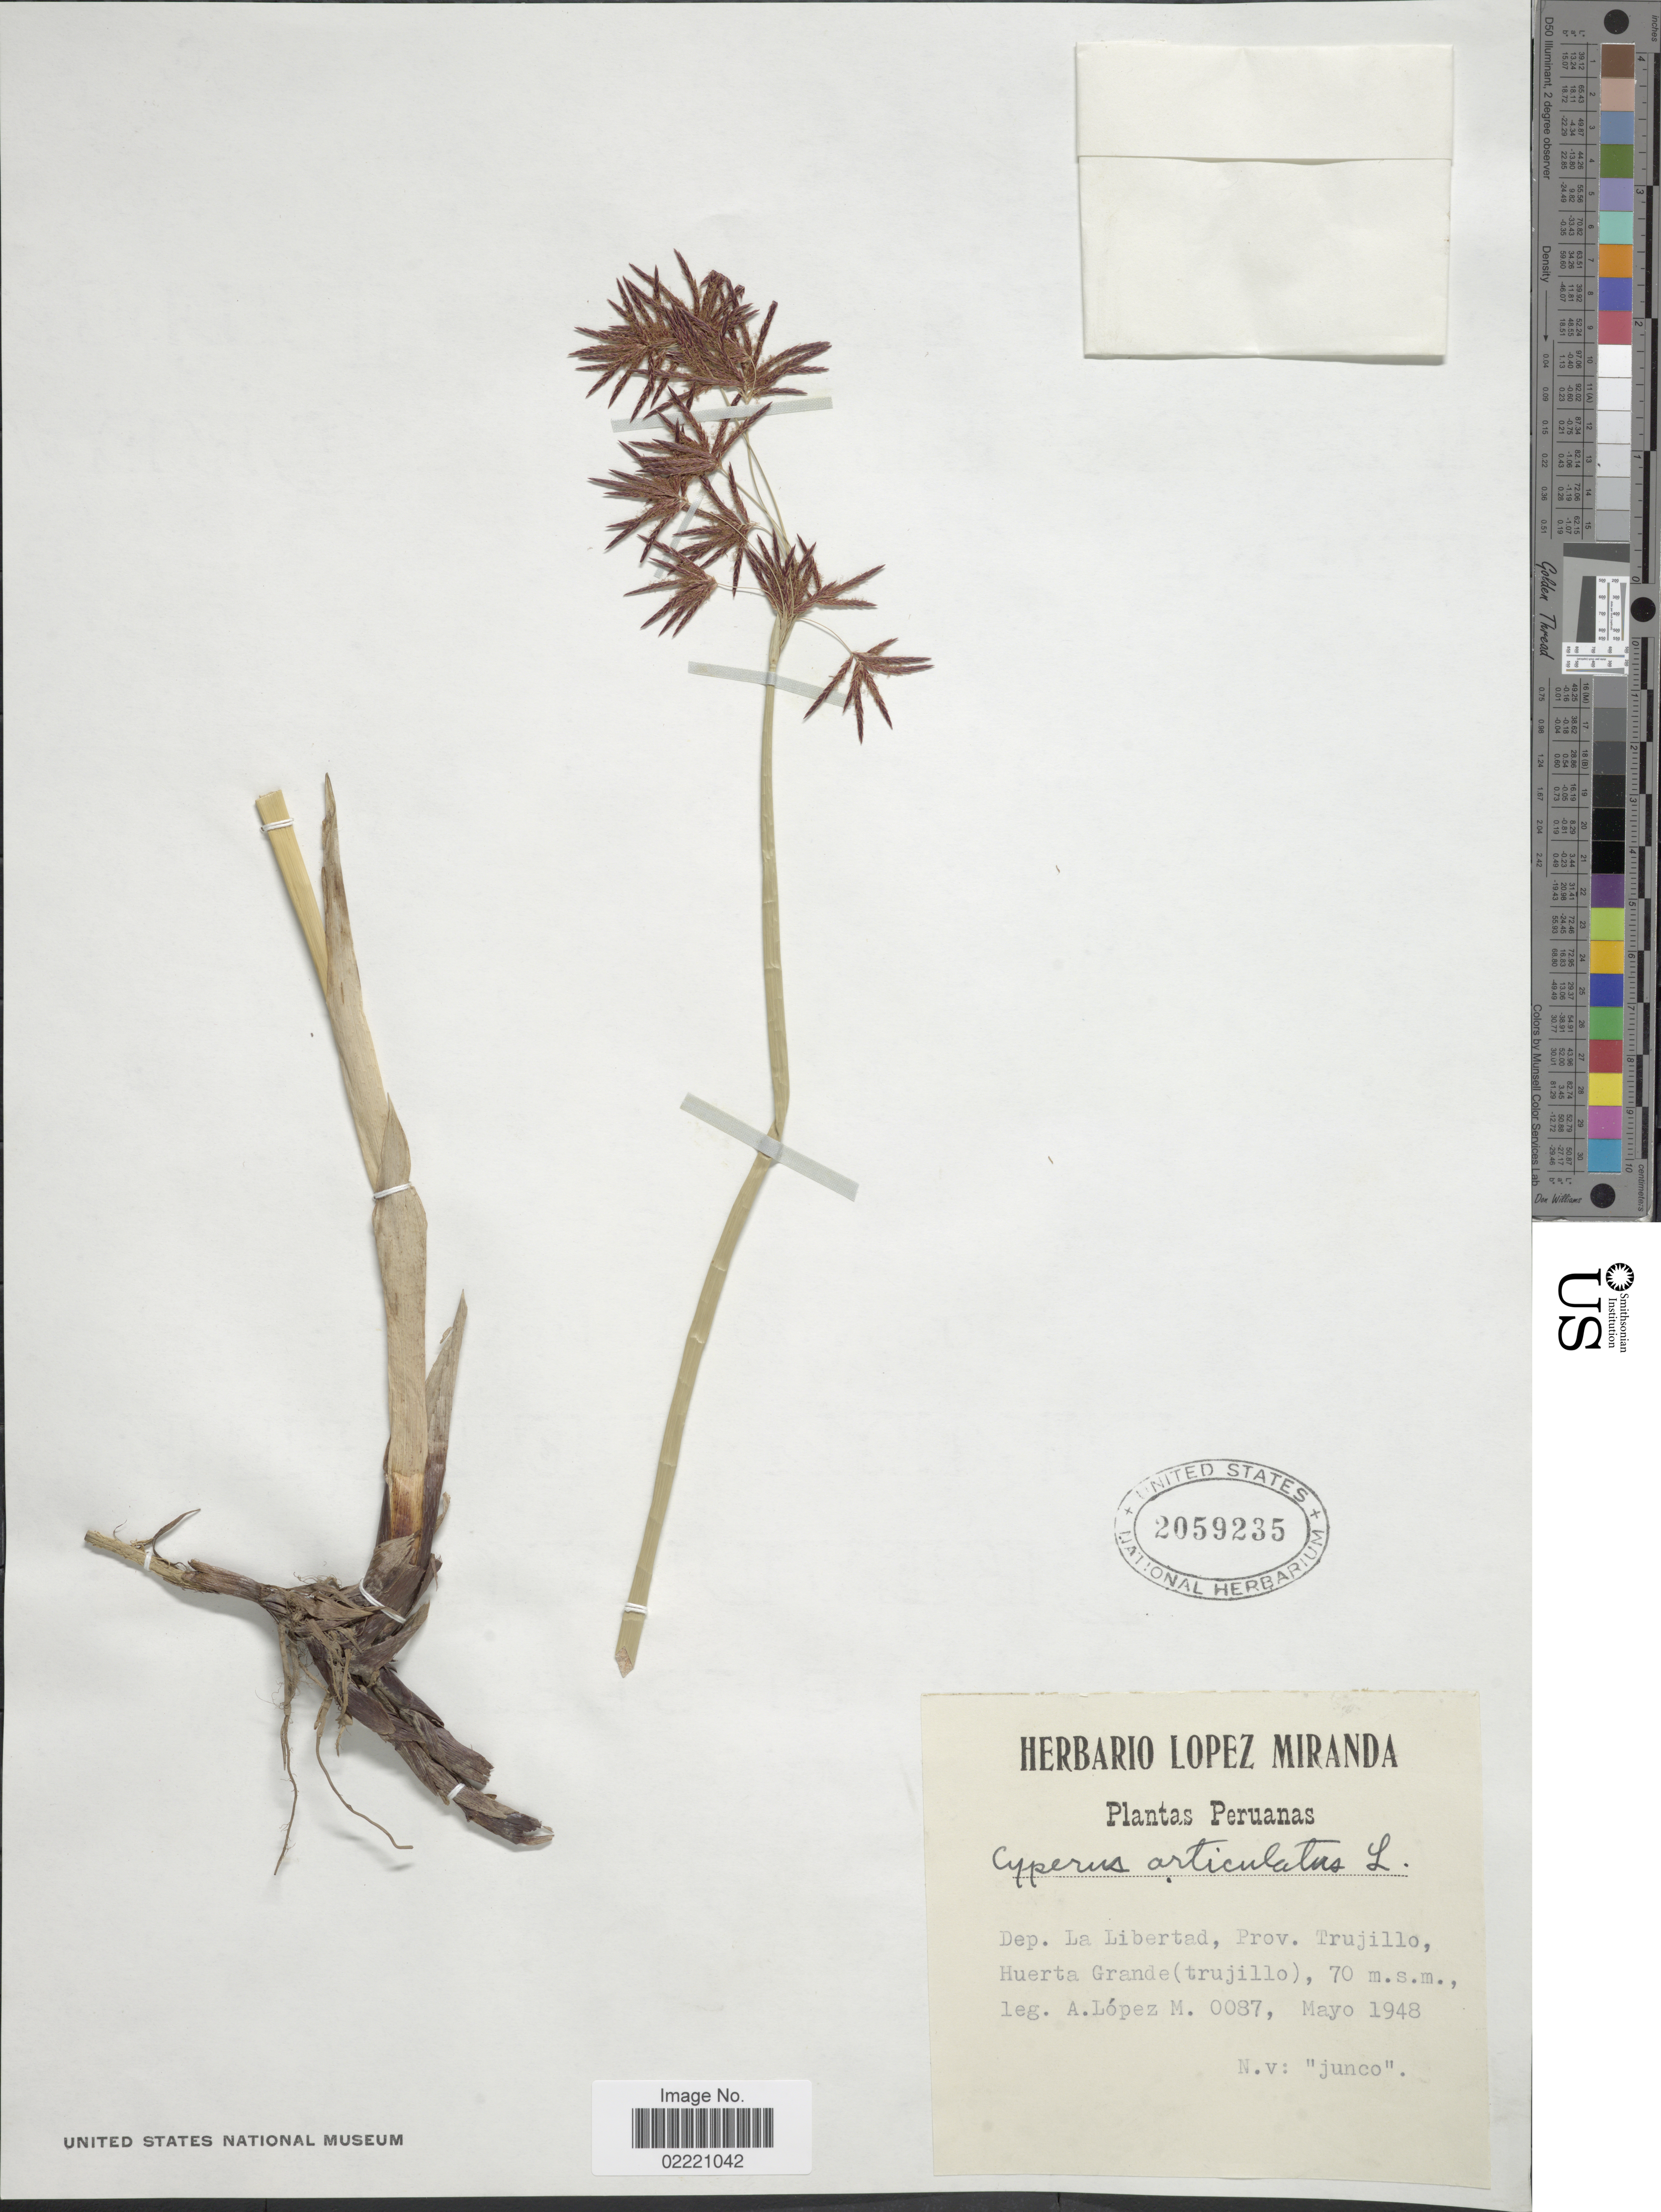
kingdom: Plantae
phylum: Tracheophyta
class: Liliopsida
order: Poales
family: Cyperaceae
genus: Cyperus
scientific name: Cyperus articulatus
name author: L.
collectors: A. López M.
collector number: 0087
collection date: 1948-05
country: Peru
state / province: La Libertad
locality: Prov. Trujillo, Huerta Grande (trujillo)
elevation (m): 70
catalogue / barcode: US 2059235